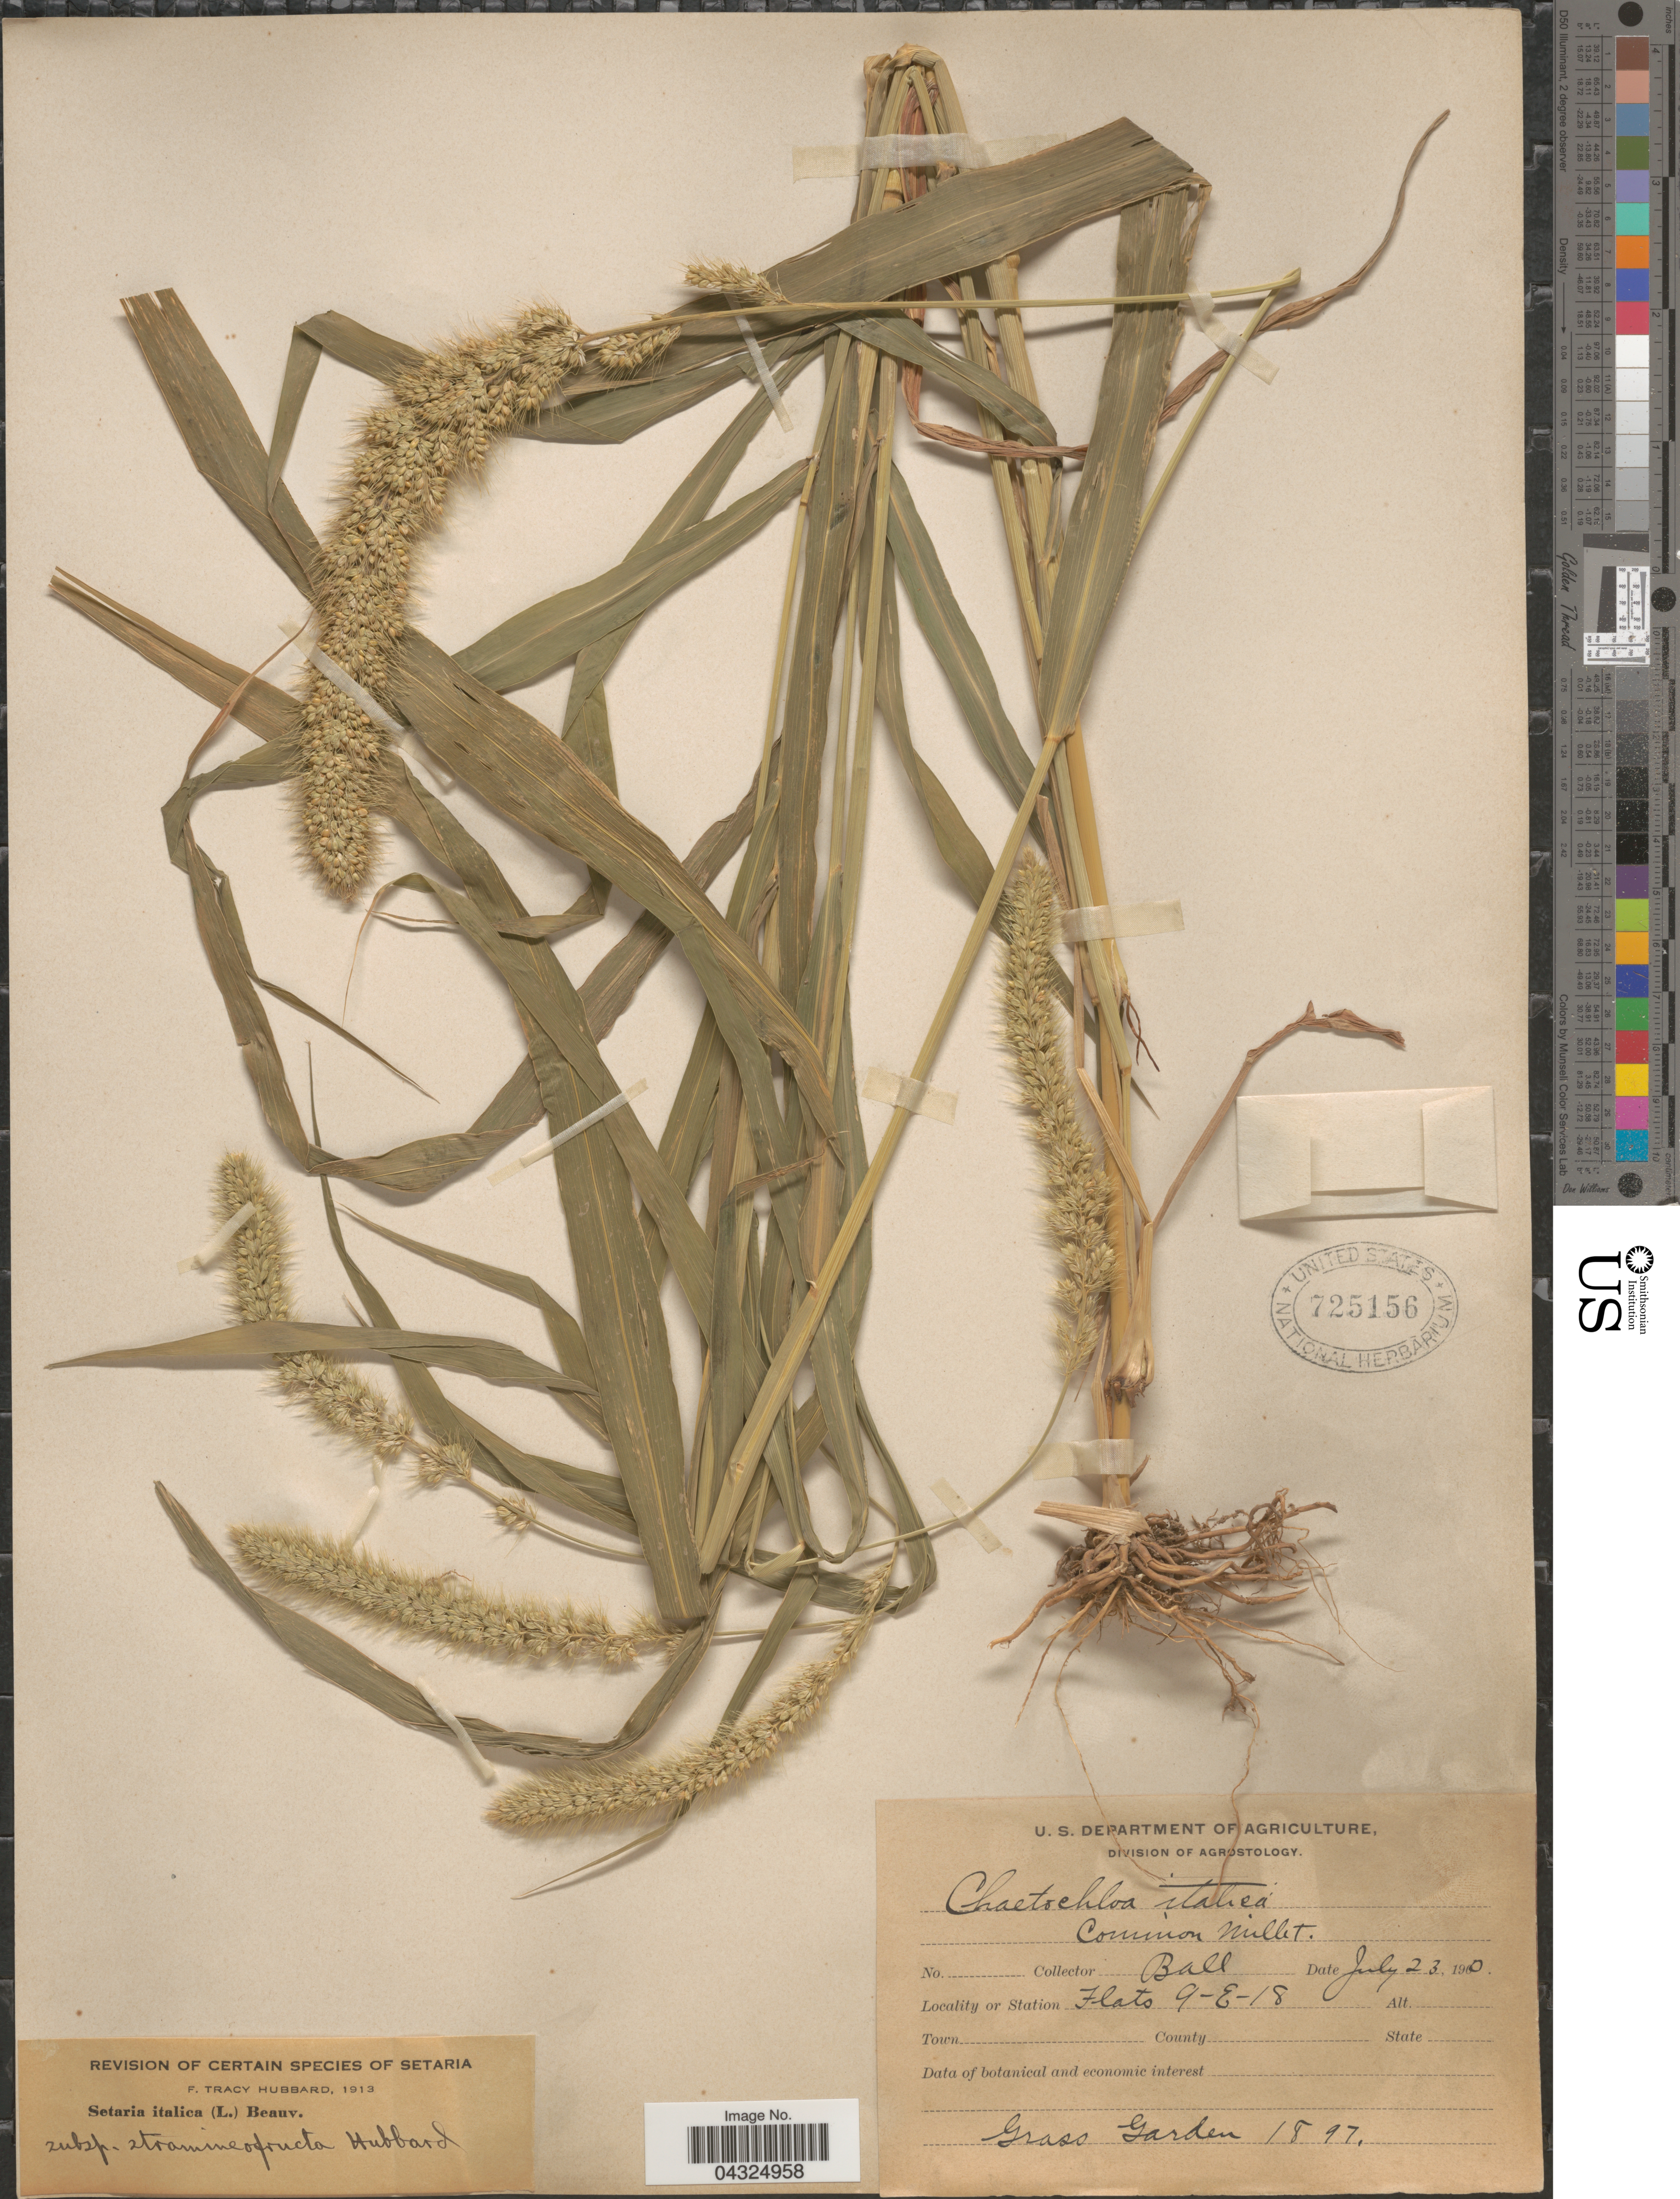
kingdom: Plantae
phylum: Tracheophyta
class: Liliopsida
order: Poales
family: Poaceae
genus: Setaria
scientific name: Setaria italica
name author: (L.) P. Beauv.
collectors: -- Ball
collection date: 1900-07-23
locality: Grass Garden 1897.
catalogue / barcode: US 725156